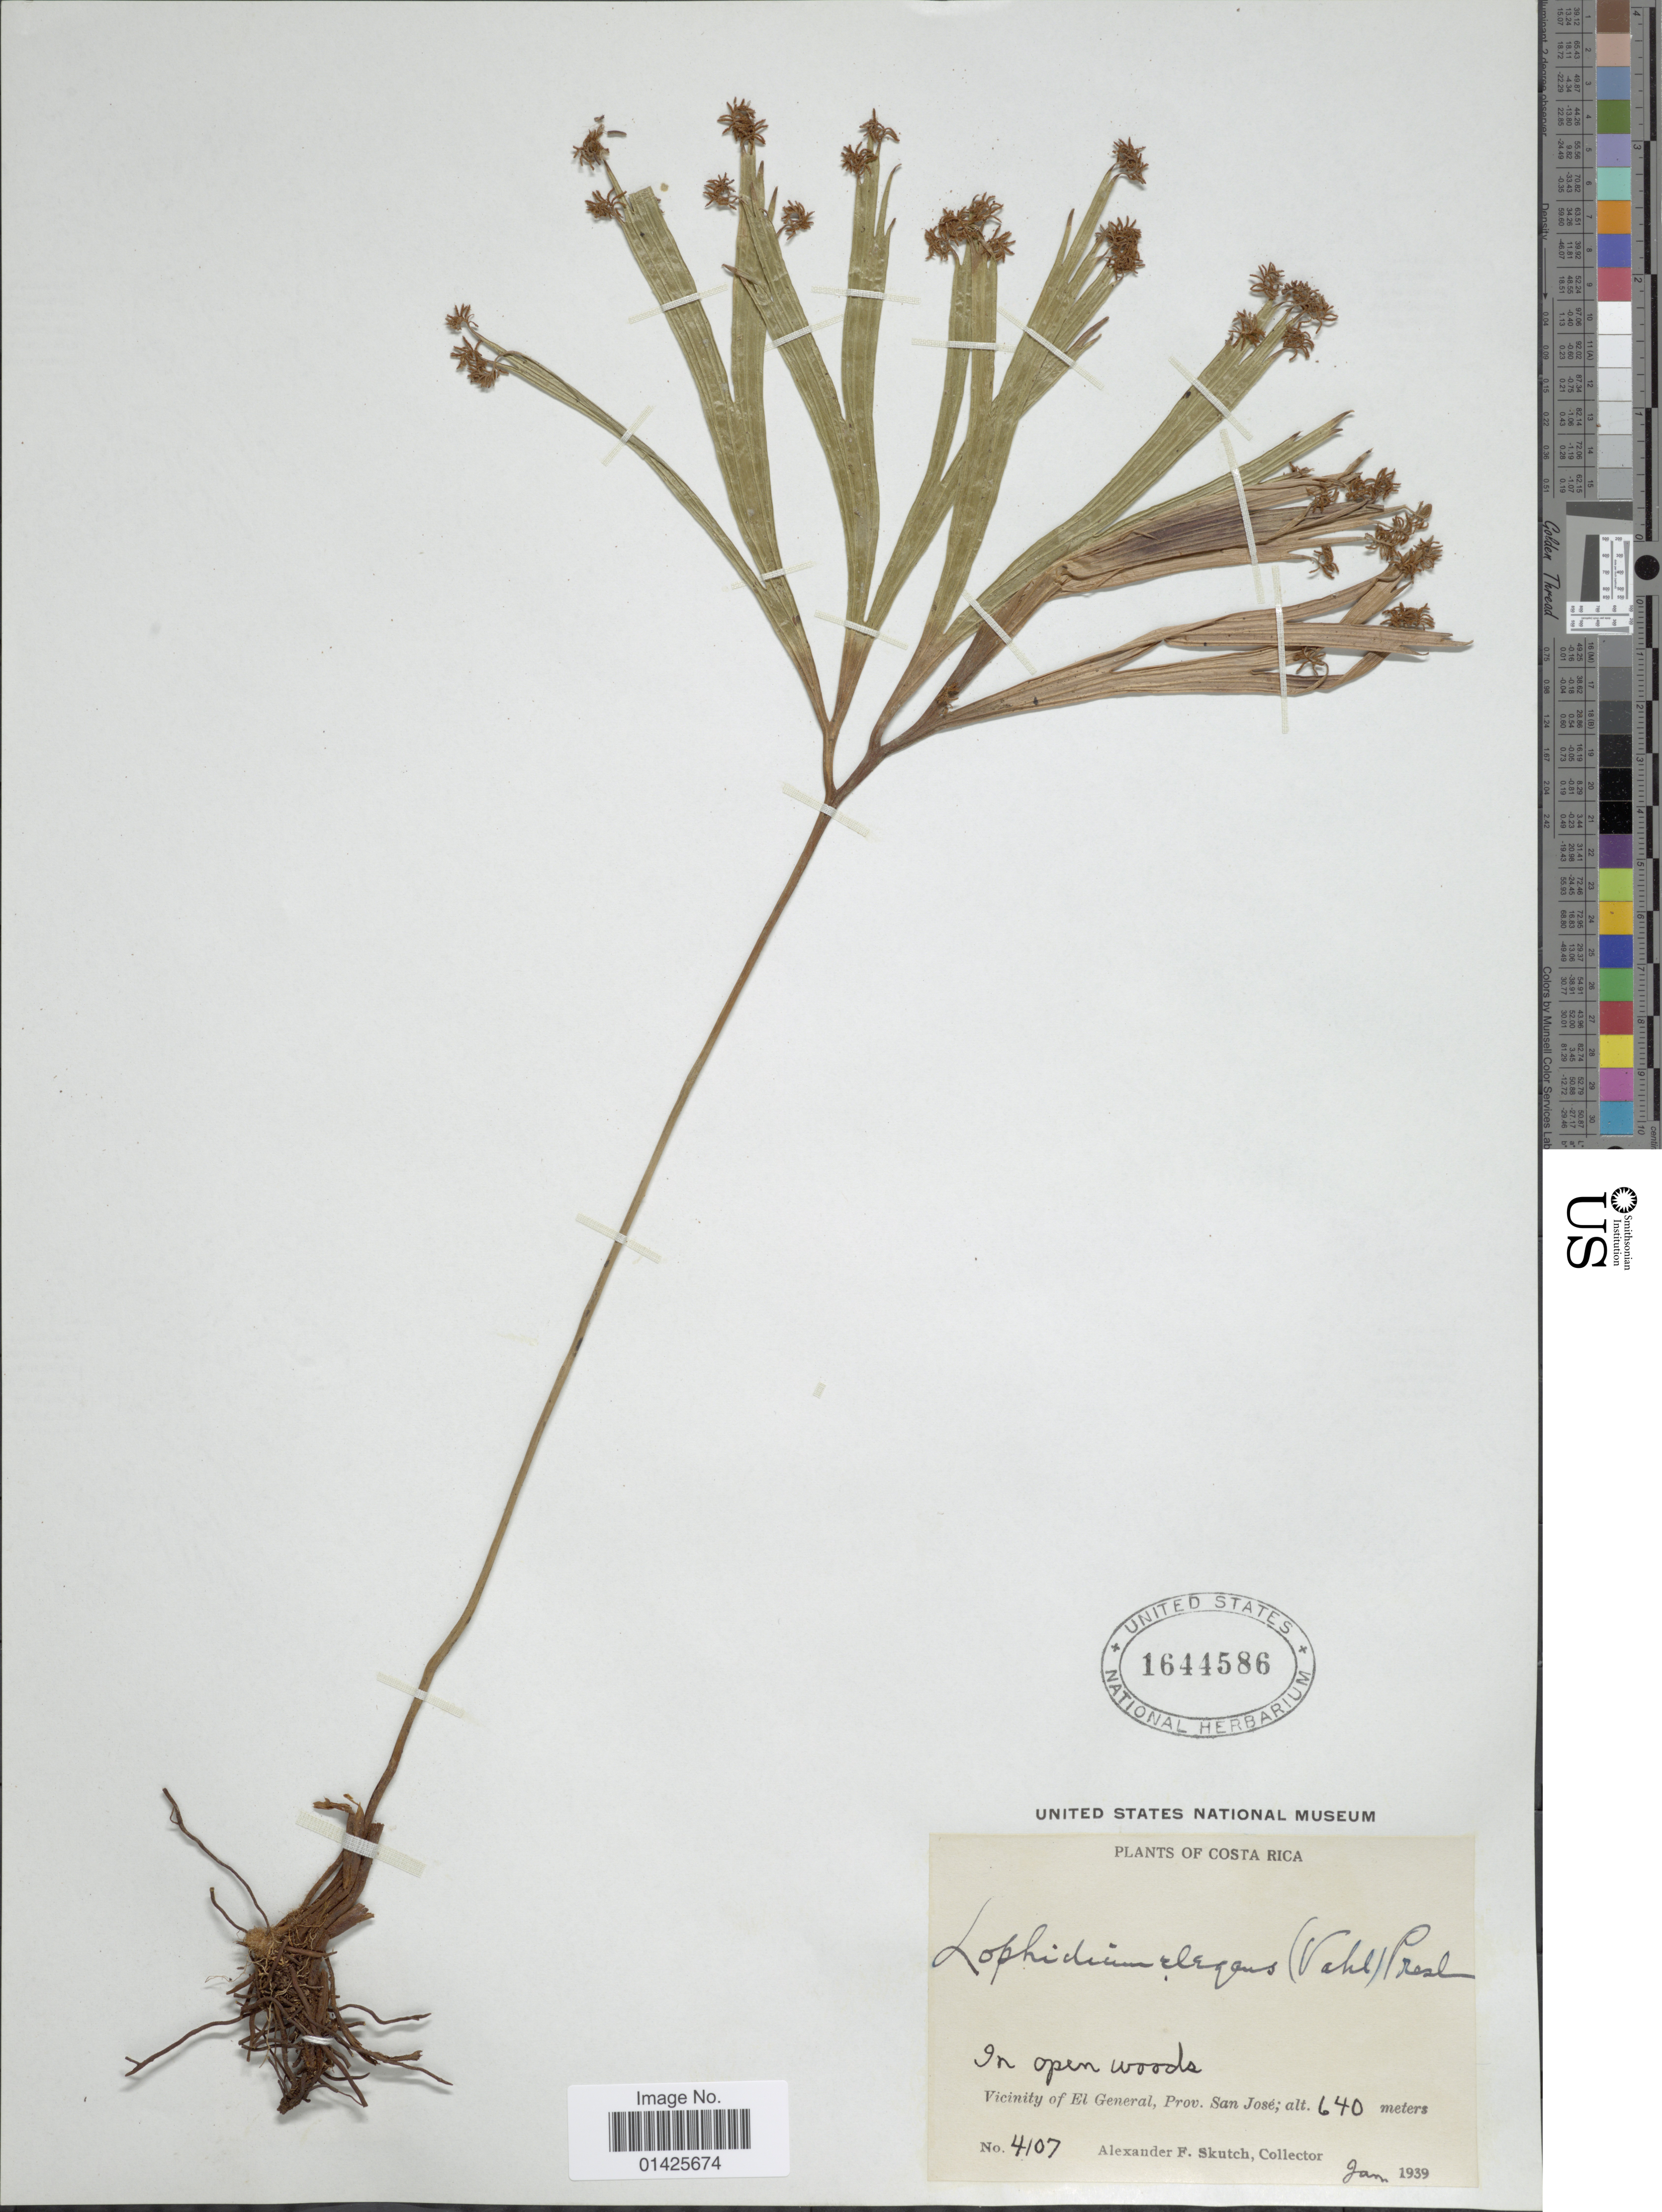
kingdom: Plantae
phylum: Tracheophyta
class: Polypodiopsida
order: Schizaeales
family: Schizaeaceae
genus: Schizaea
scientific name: Schizaea elegans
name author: (Vahl) Sw.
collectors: A. F. Skutch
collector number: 4107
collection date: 1939-01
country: Costa Rica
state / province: San José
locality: Vicinity of El General, Prov. San José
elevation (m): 640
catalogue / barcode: US 1644586